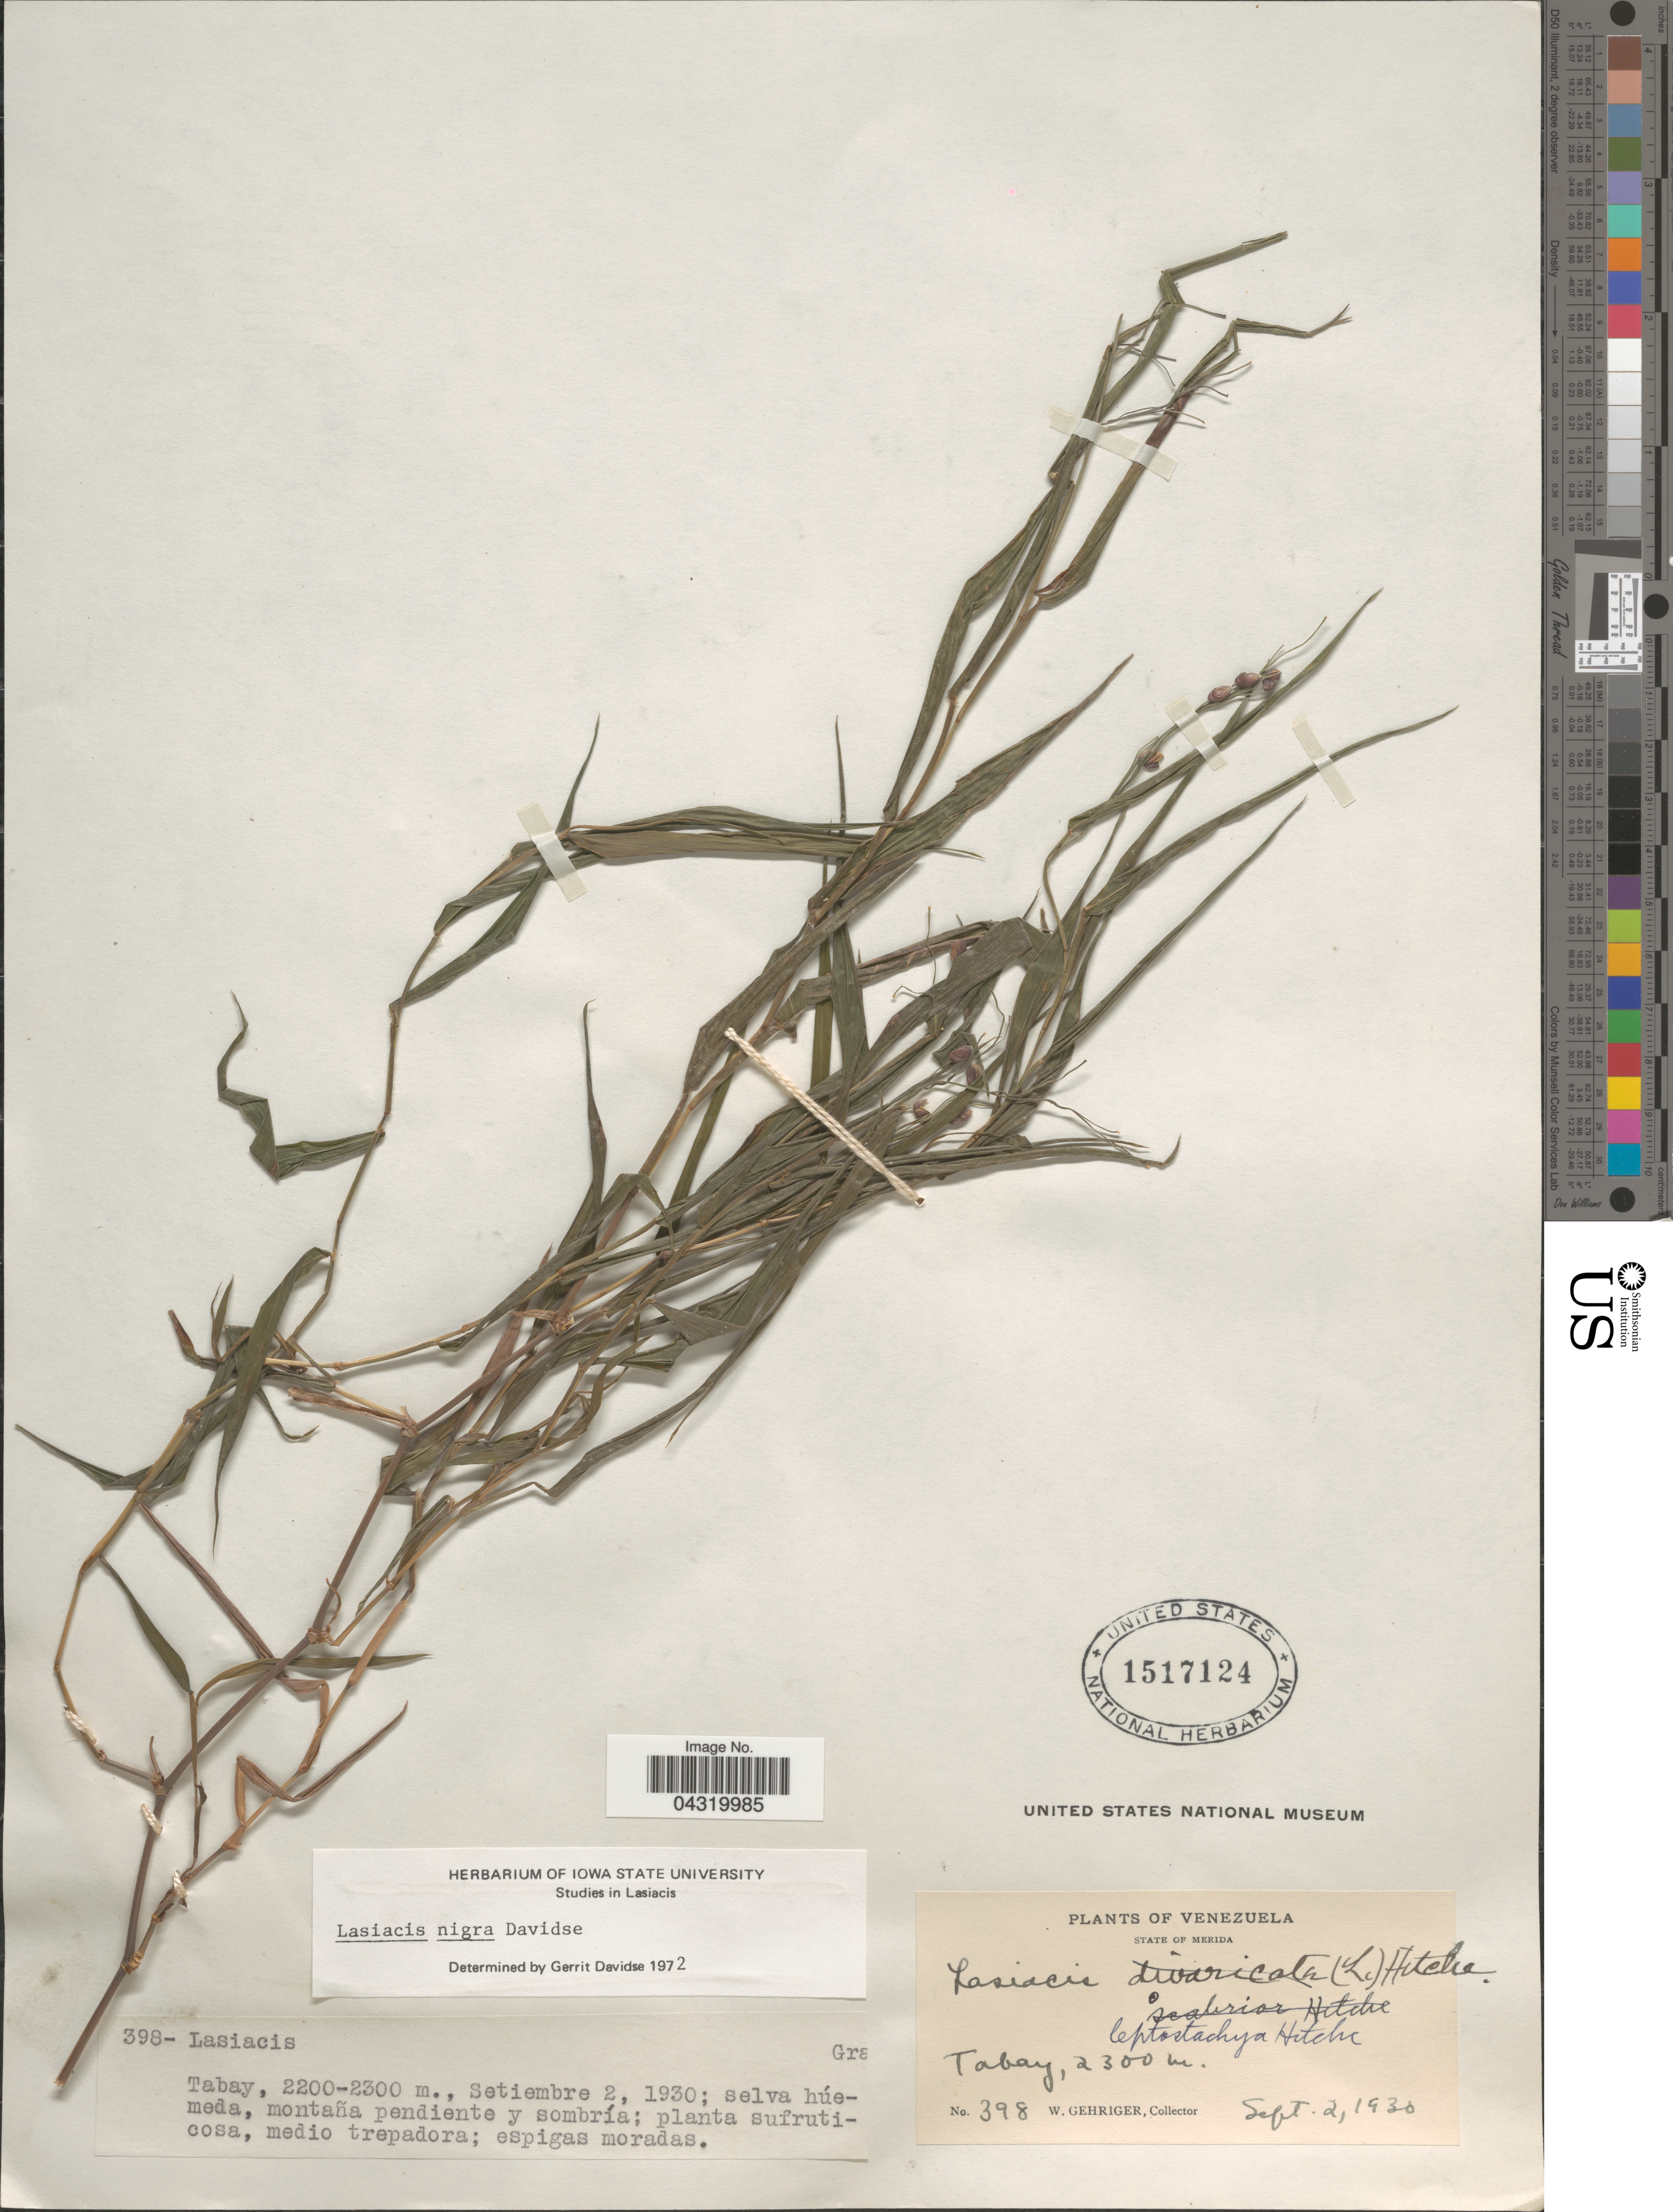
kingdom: Plantae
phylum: Tracheophyta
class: Liliopsida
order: Poales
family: Poaceae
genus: Lasiacis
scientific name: Lasiacis nigra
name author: Davidse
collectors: W. Gehriger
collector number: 398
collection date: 1930-09-02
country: Venezuela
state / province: Merida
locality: Tabay.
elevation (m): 2300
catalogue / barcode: US 1517124